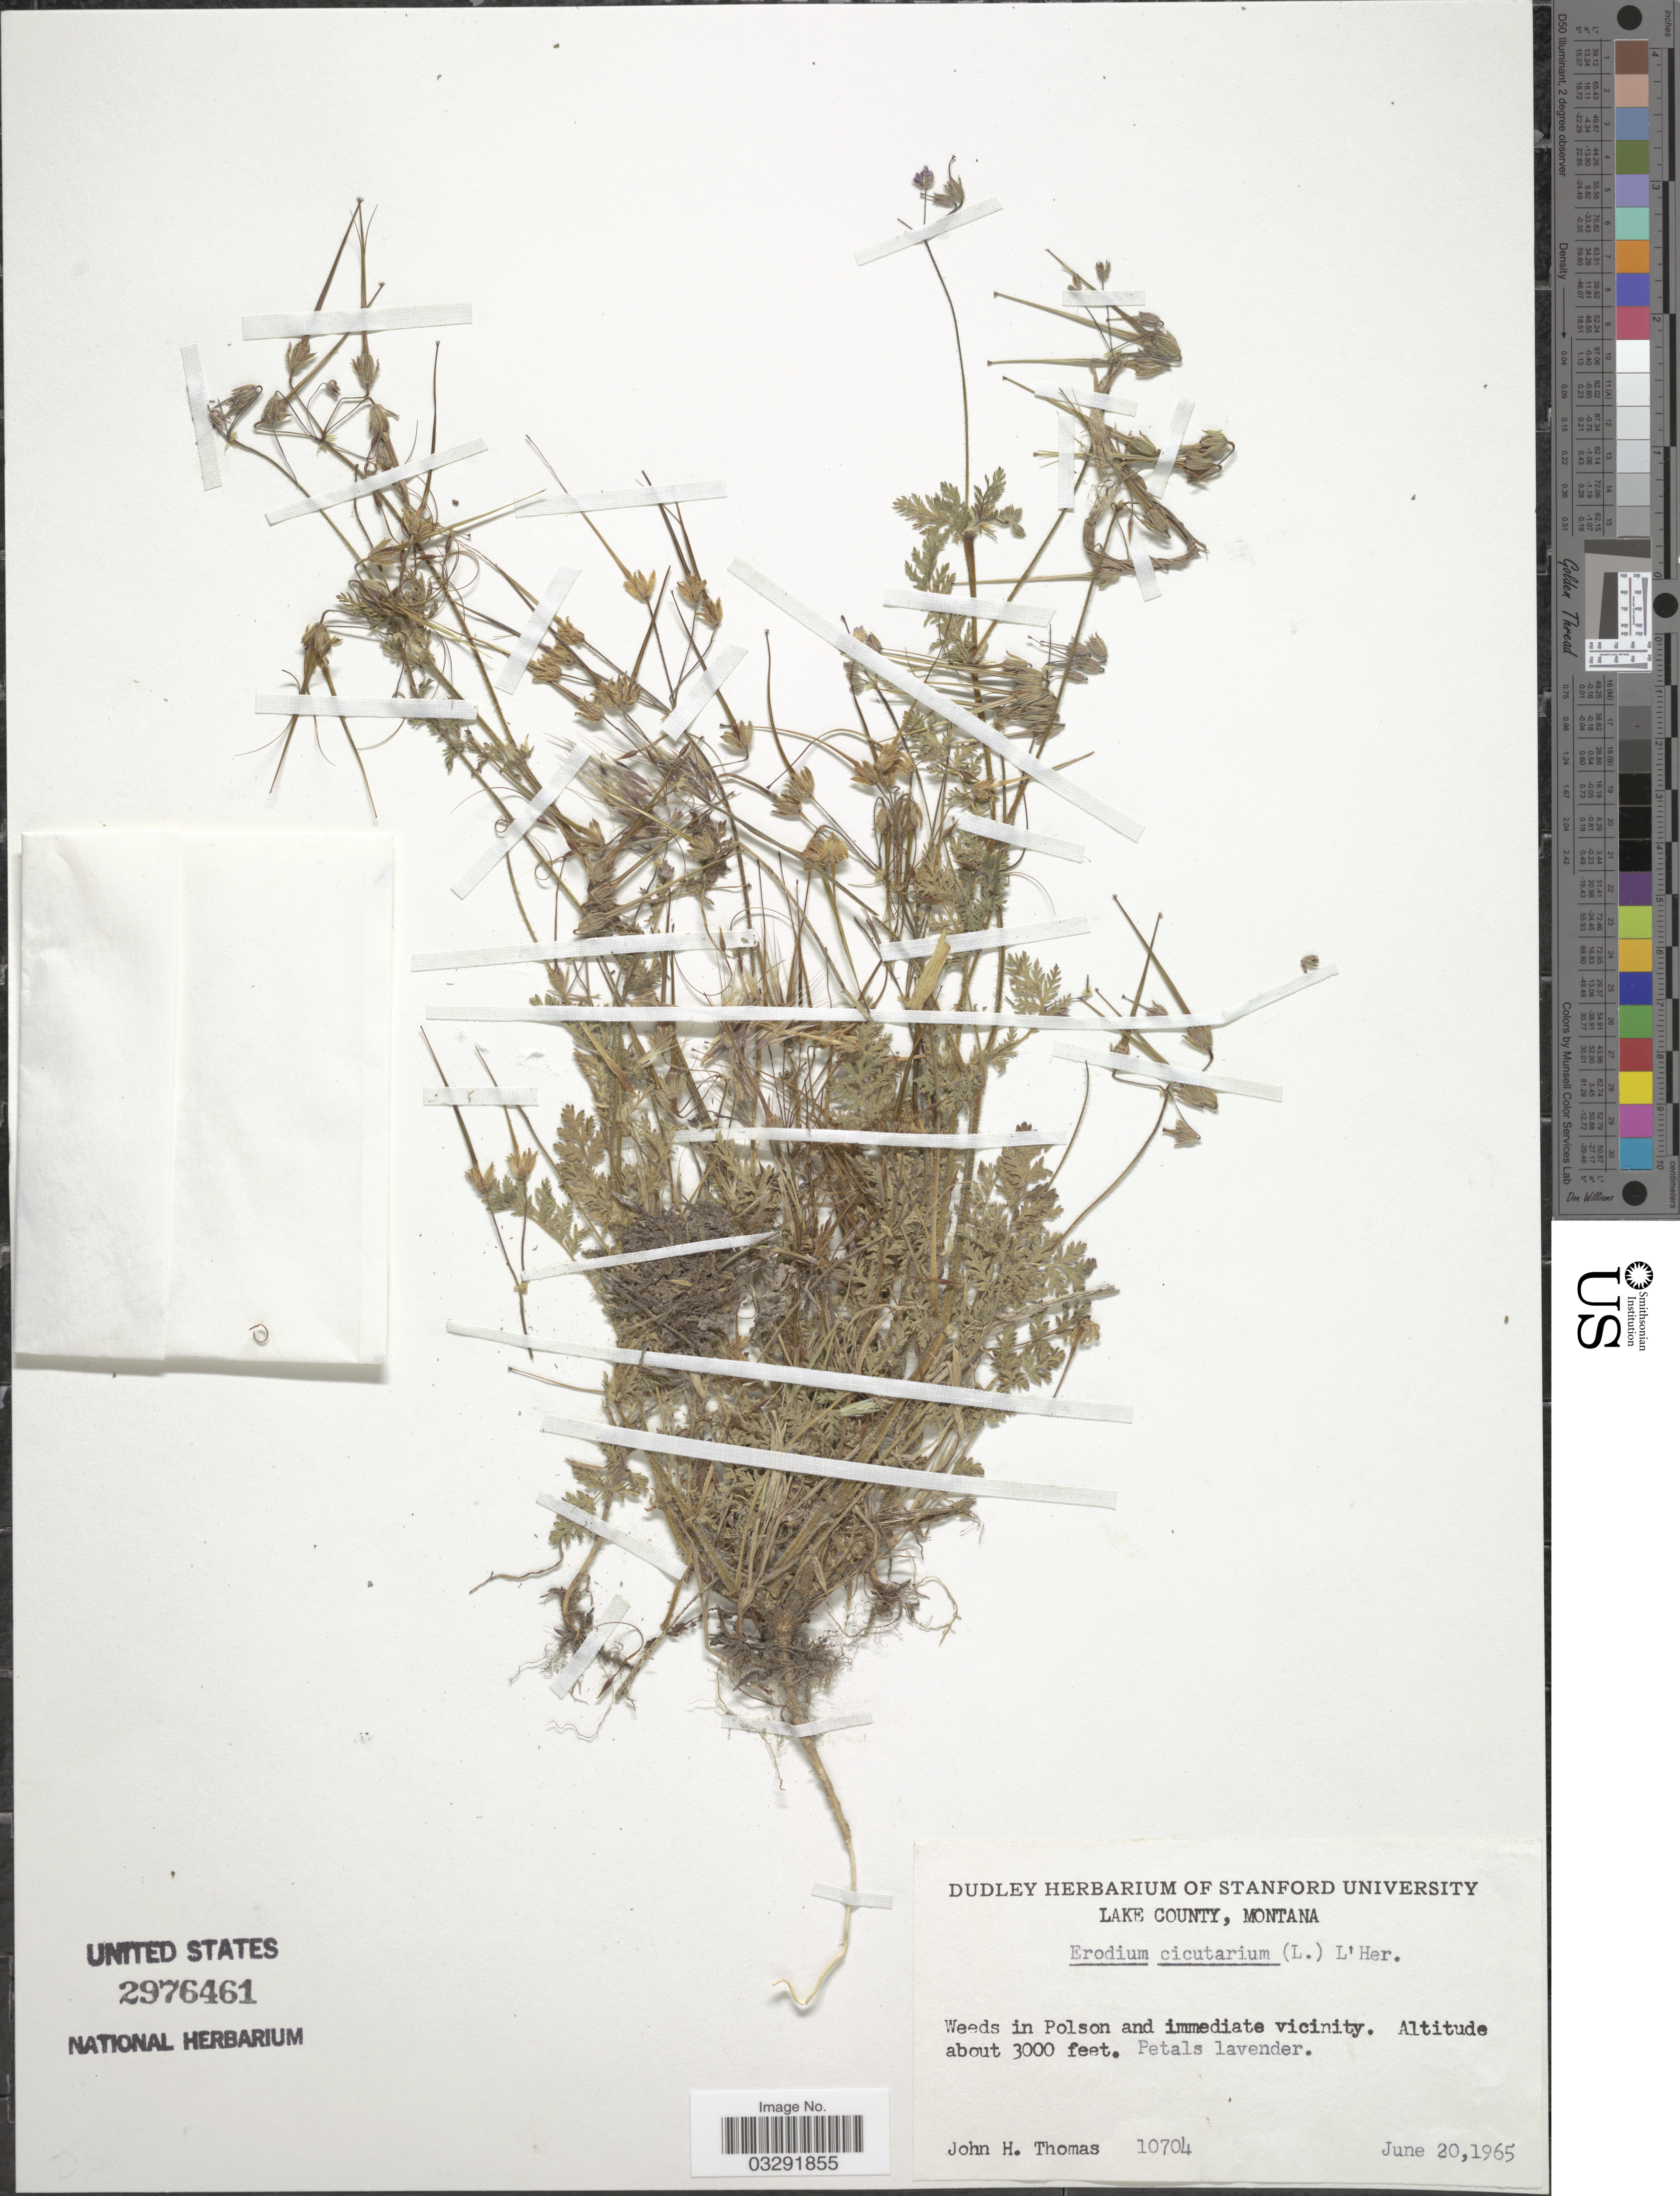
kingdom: Plantae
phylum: Tracheophyta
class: Magnoliopsida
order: Geraniales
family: Geraniaceae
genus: Erodium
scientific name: Erodium cicutarium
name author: (L.) L'Hér.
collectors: J. H. Thomas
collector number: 10704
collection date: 1965-06-20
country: United States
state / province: Montana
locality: Lake County. Weeds in Polson and immediate vicinity.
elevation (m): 914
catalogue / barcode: US 2976461